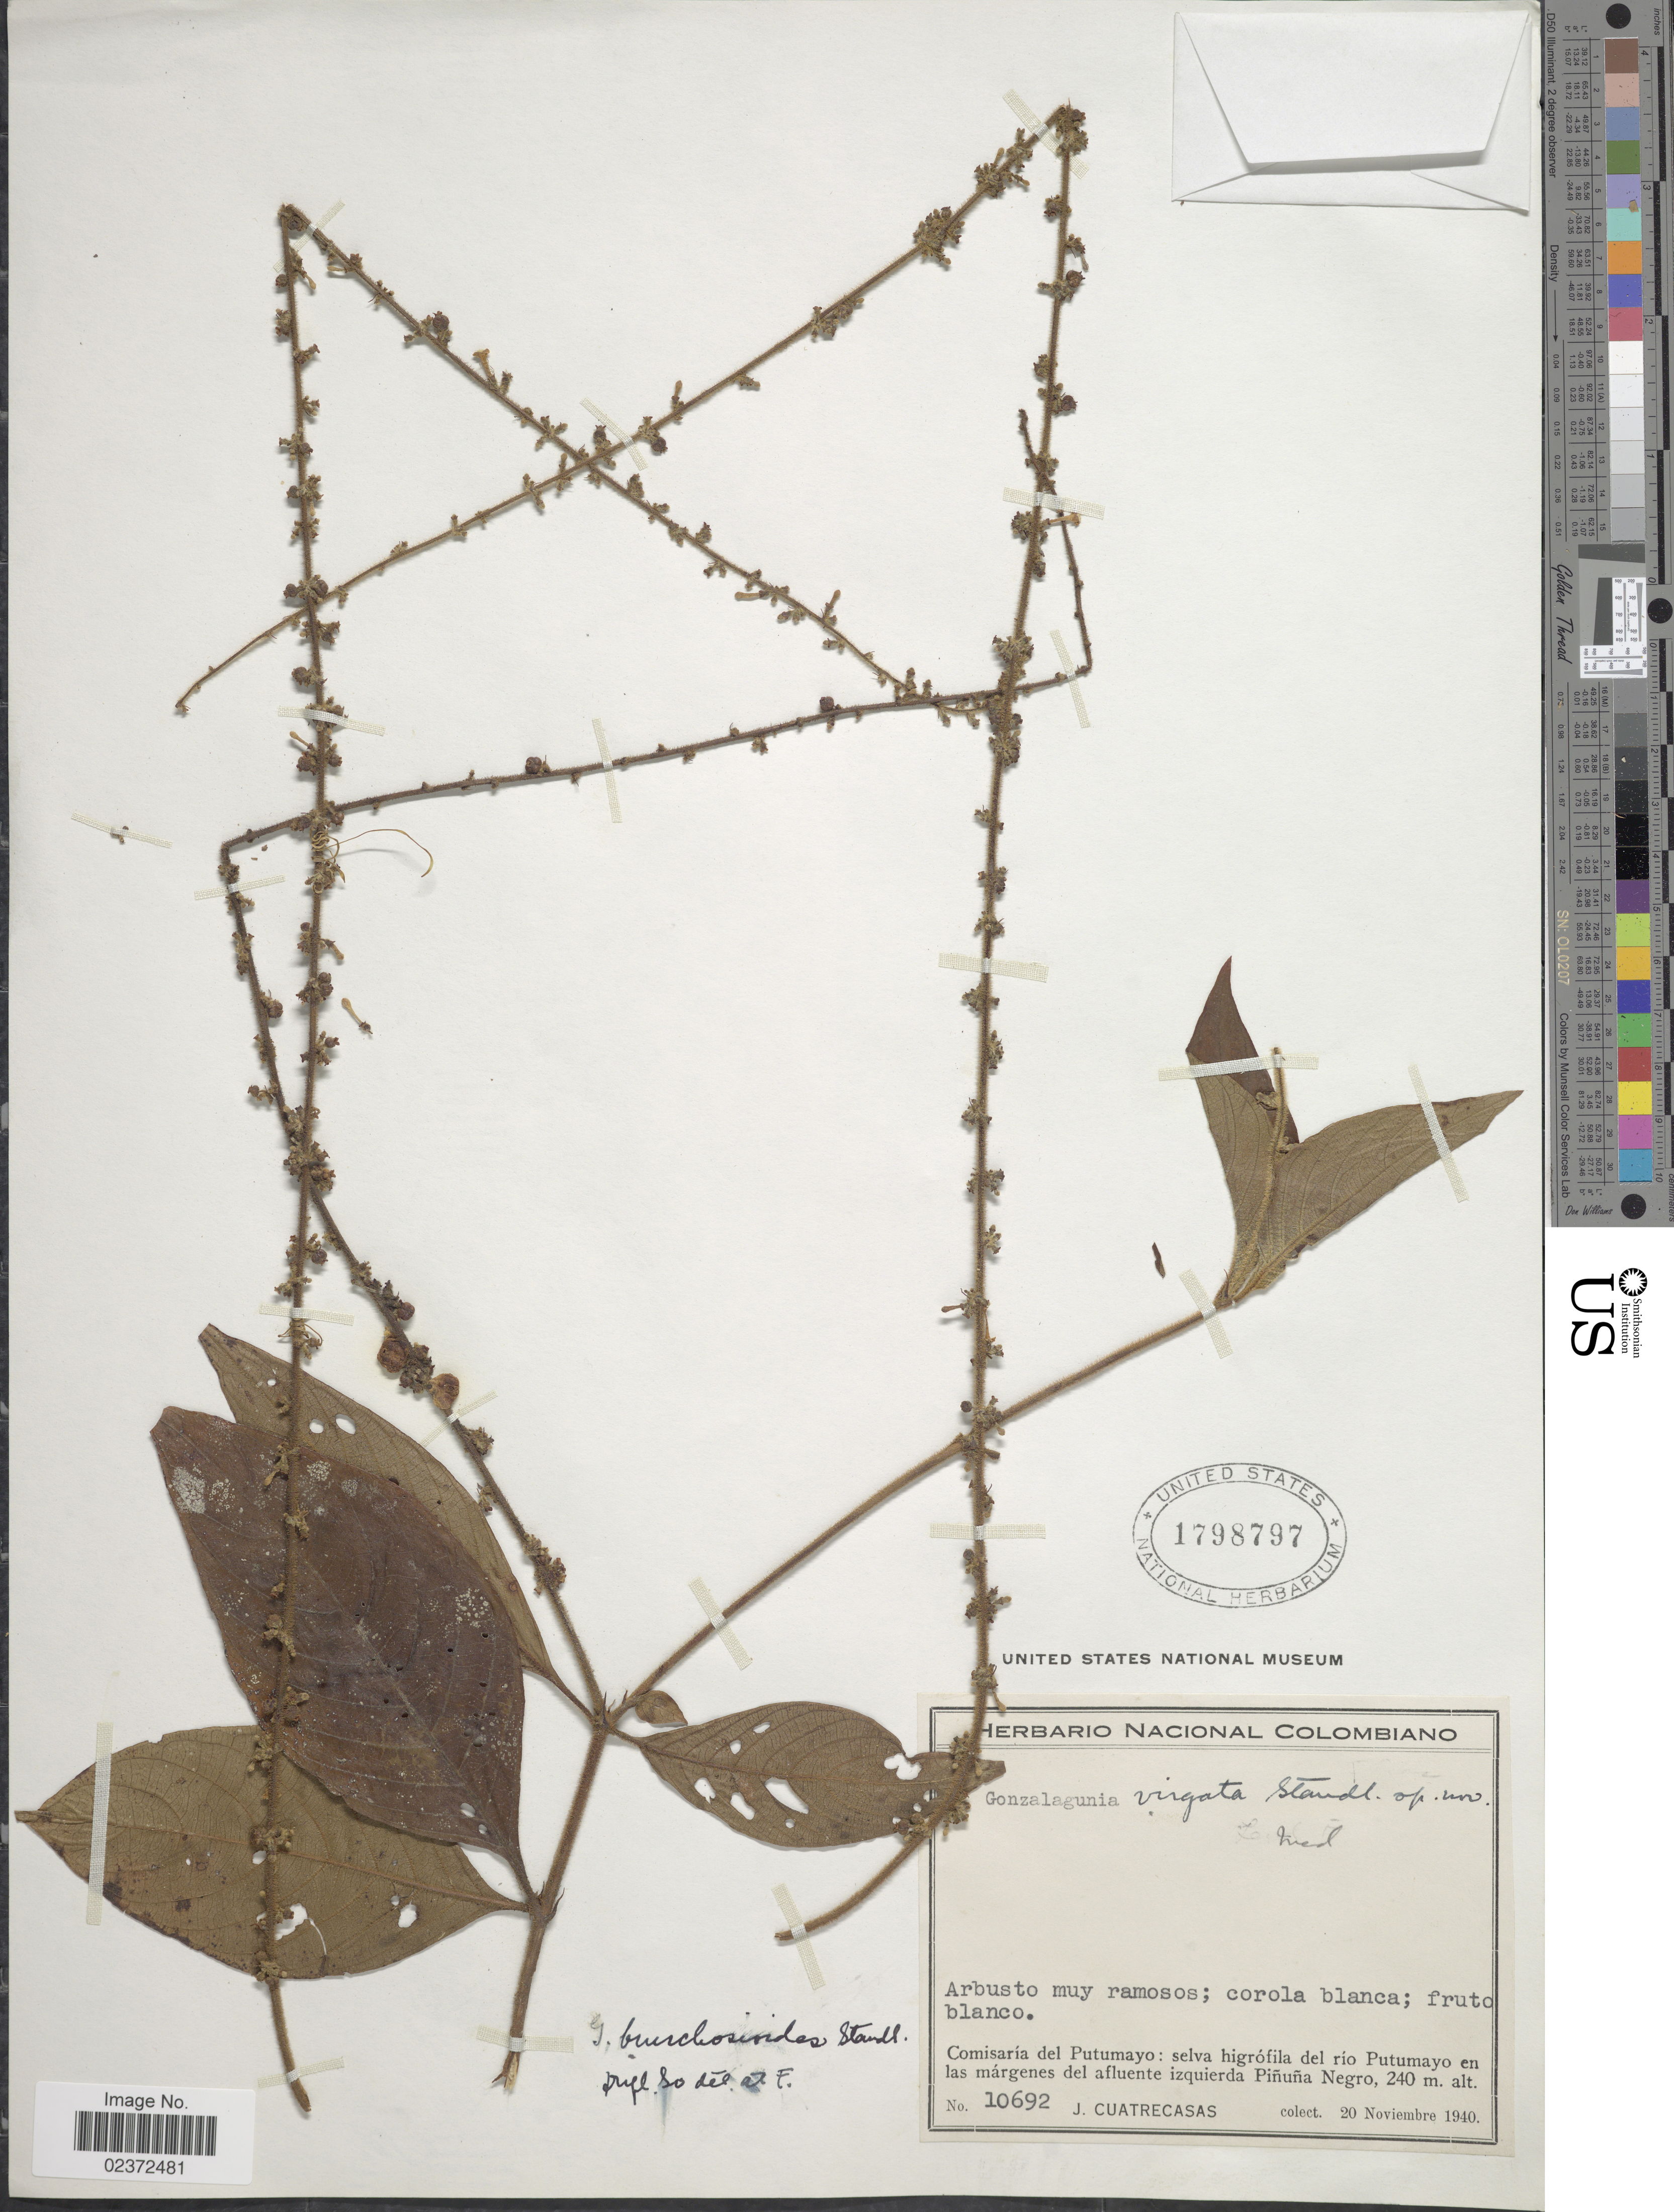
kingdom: Plantae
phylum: Tracheophyta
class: Magnoliopsida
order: Gentianales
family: Rubiaceae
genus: Gonzalagunia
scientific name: Gonzalagunia bunchosioides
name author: Standl.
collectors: J. Cuatrecasas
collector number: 10692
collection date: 1940-11-20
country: Colombia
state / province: Putumayo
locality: Comisaría del Putumayo: selva higrófila del río Putumayo en las márgenes del afluente izquierda Piñuña Negro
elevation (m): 240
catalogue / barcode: US 1798797